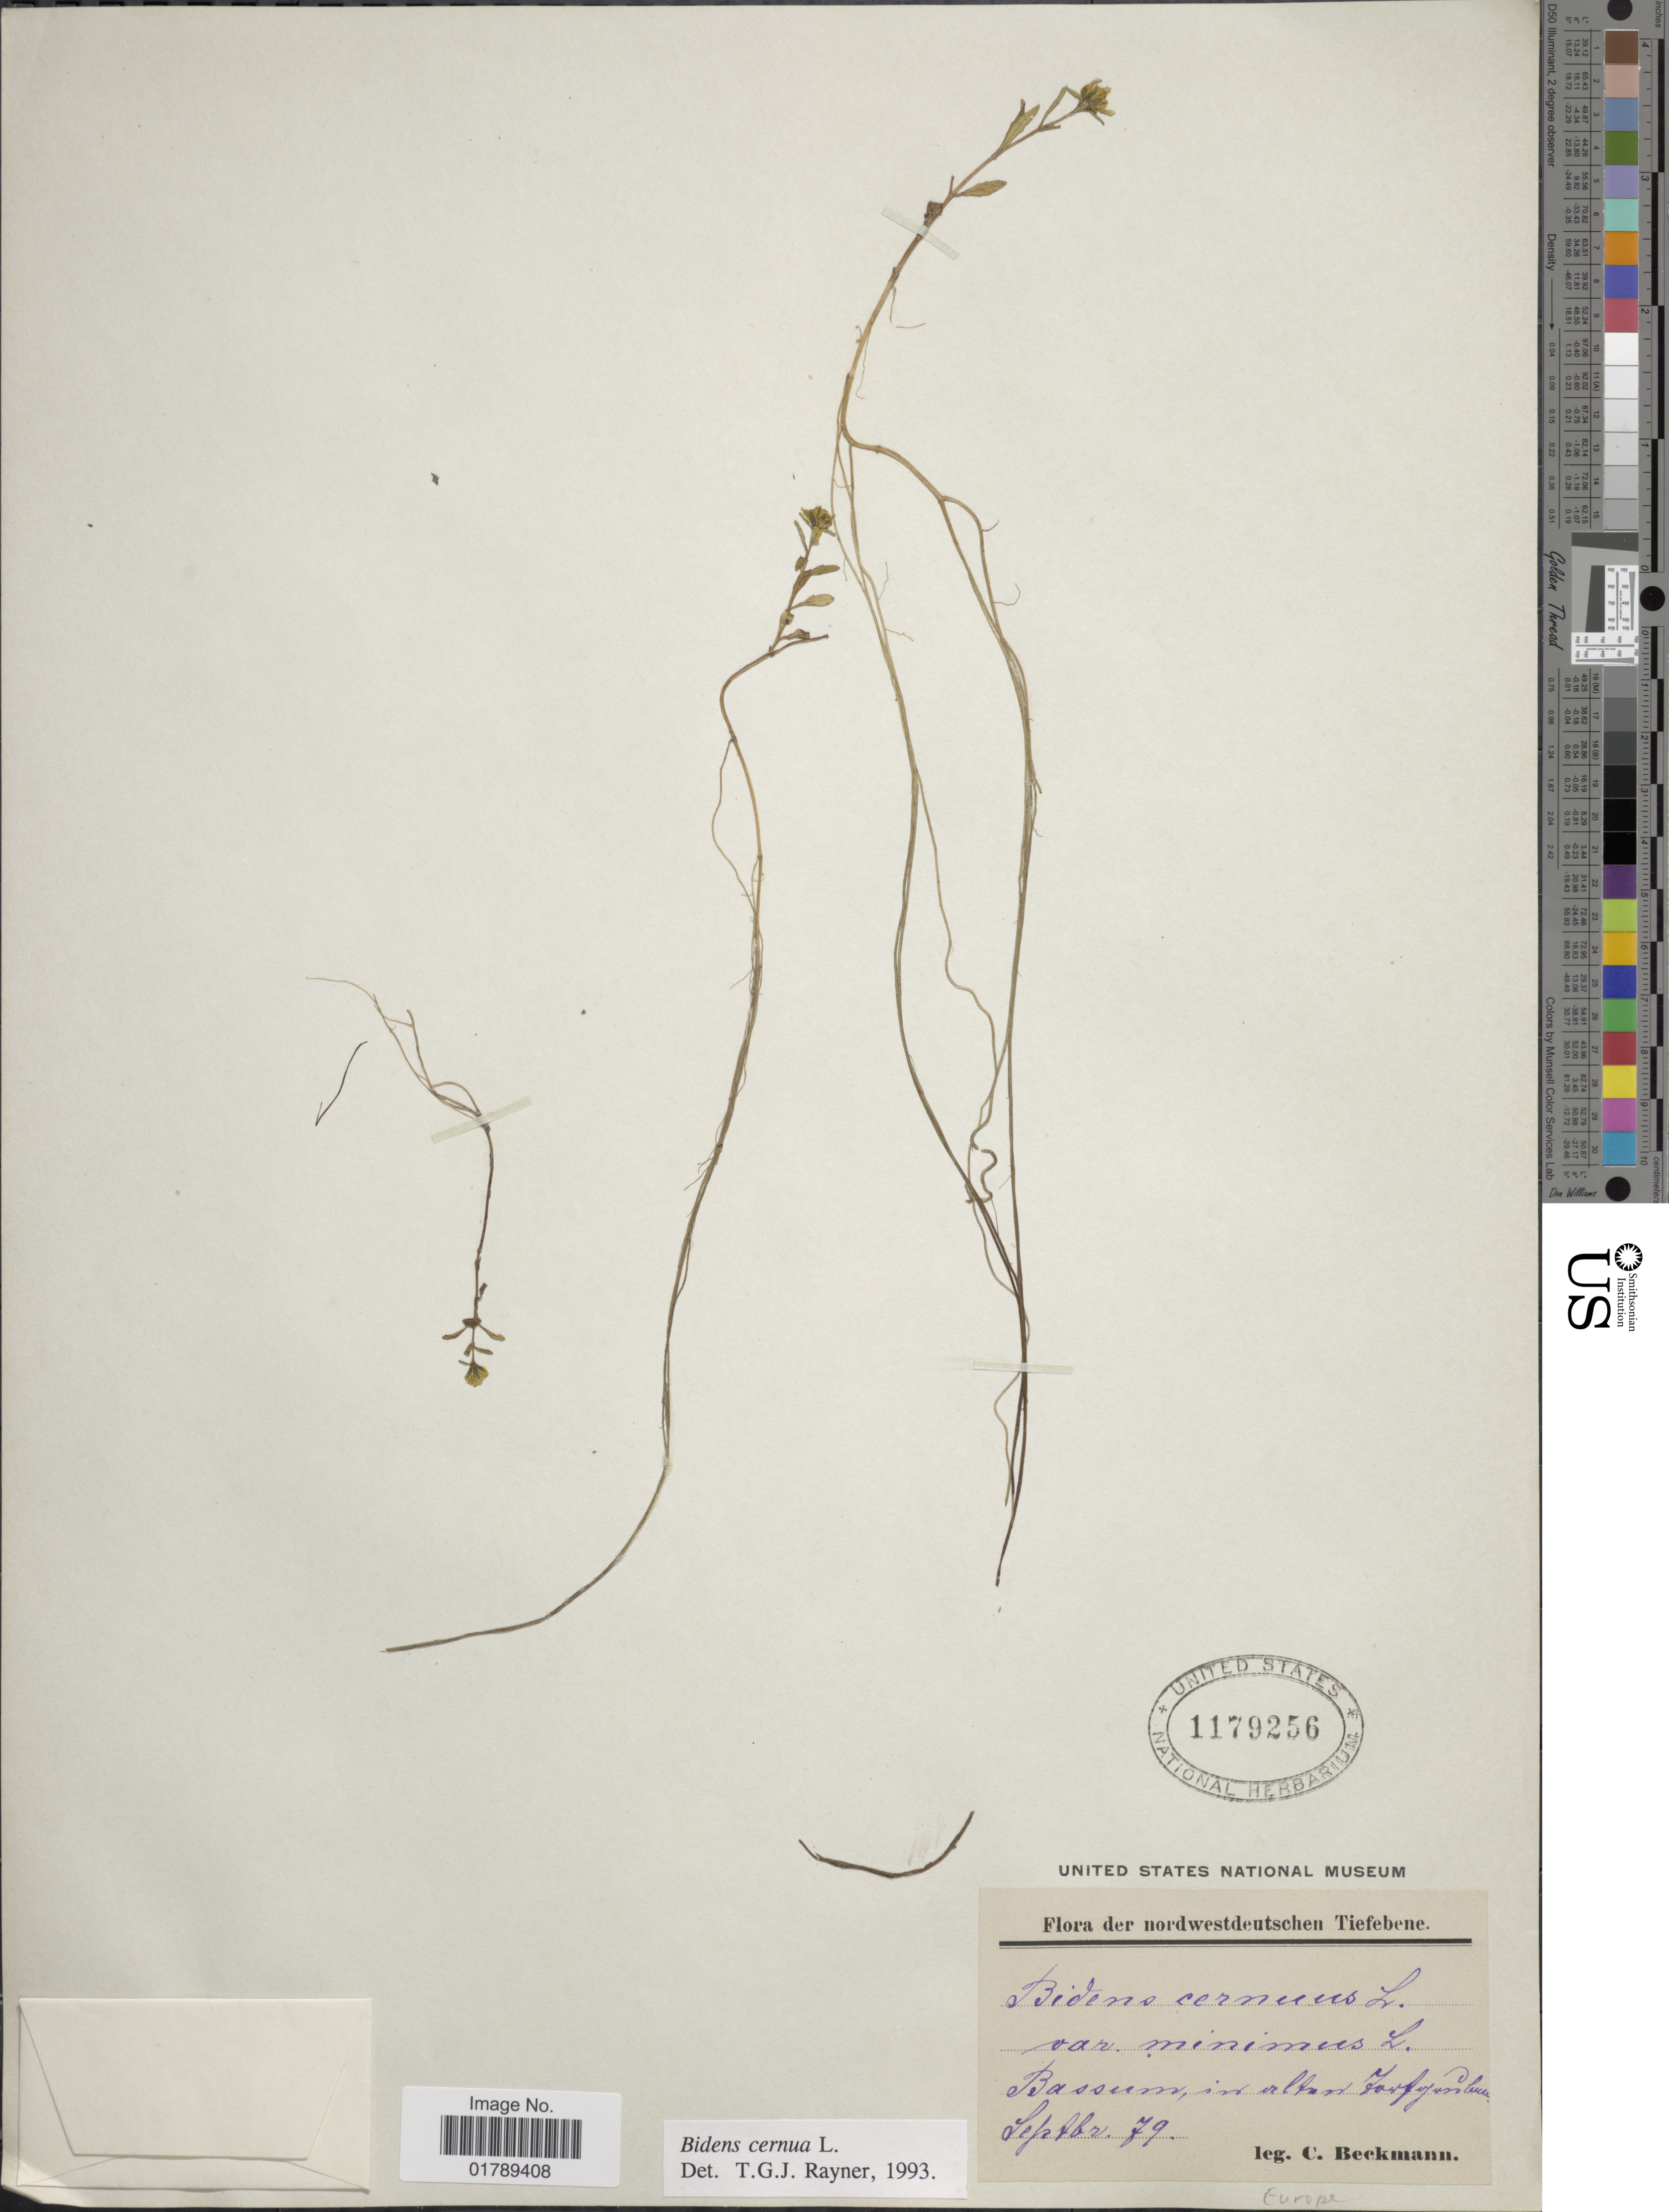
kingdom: Plantae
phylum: Tracheophyta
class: Magnoliopsida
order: Asterales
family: Asteraceae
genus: Bidens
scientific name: Bidens cernua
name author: L.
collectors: C. Beckmann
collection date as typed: Transcribed d/m/y: /9/79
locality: Baasum, in orlann Jorfofan [interpreted] [illegible text] nordwestdeutschen Tiefebene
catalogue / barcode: US 1179256